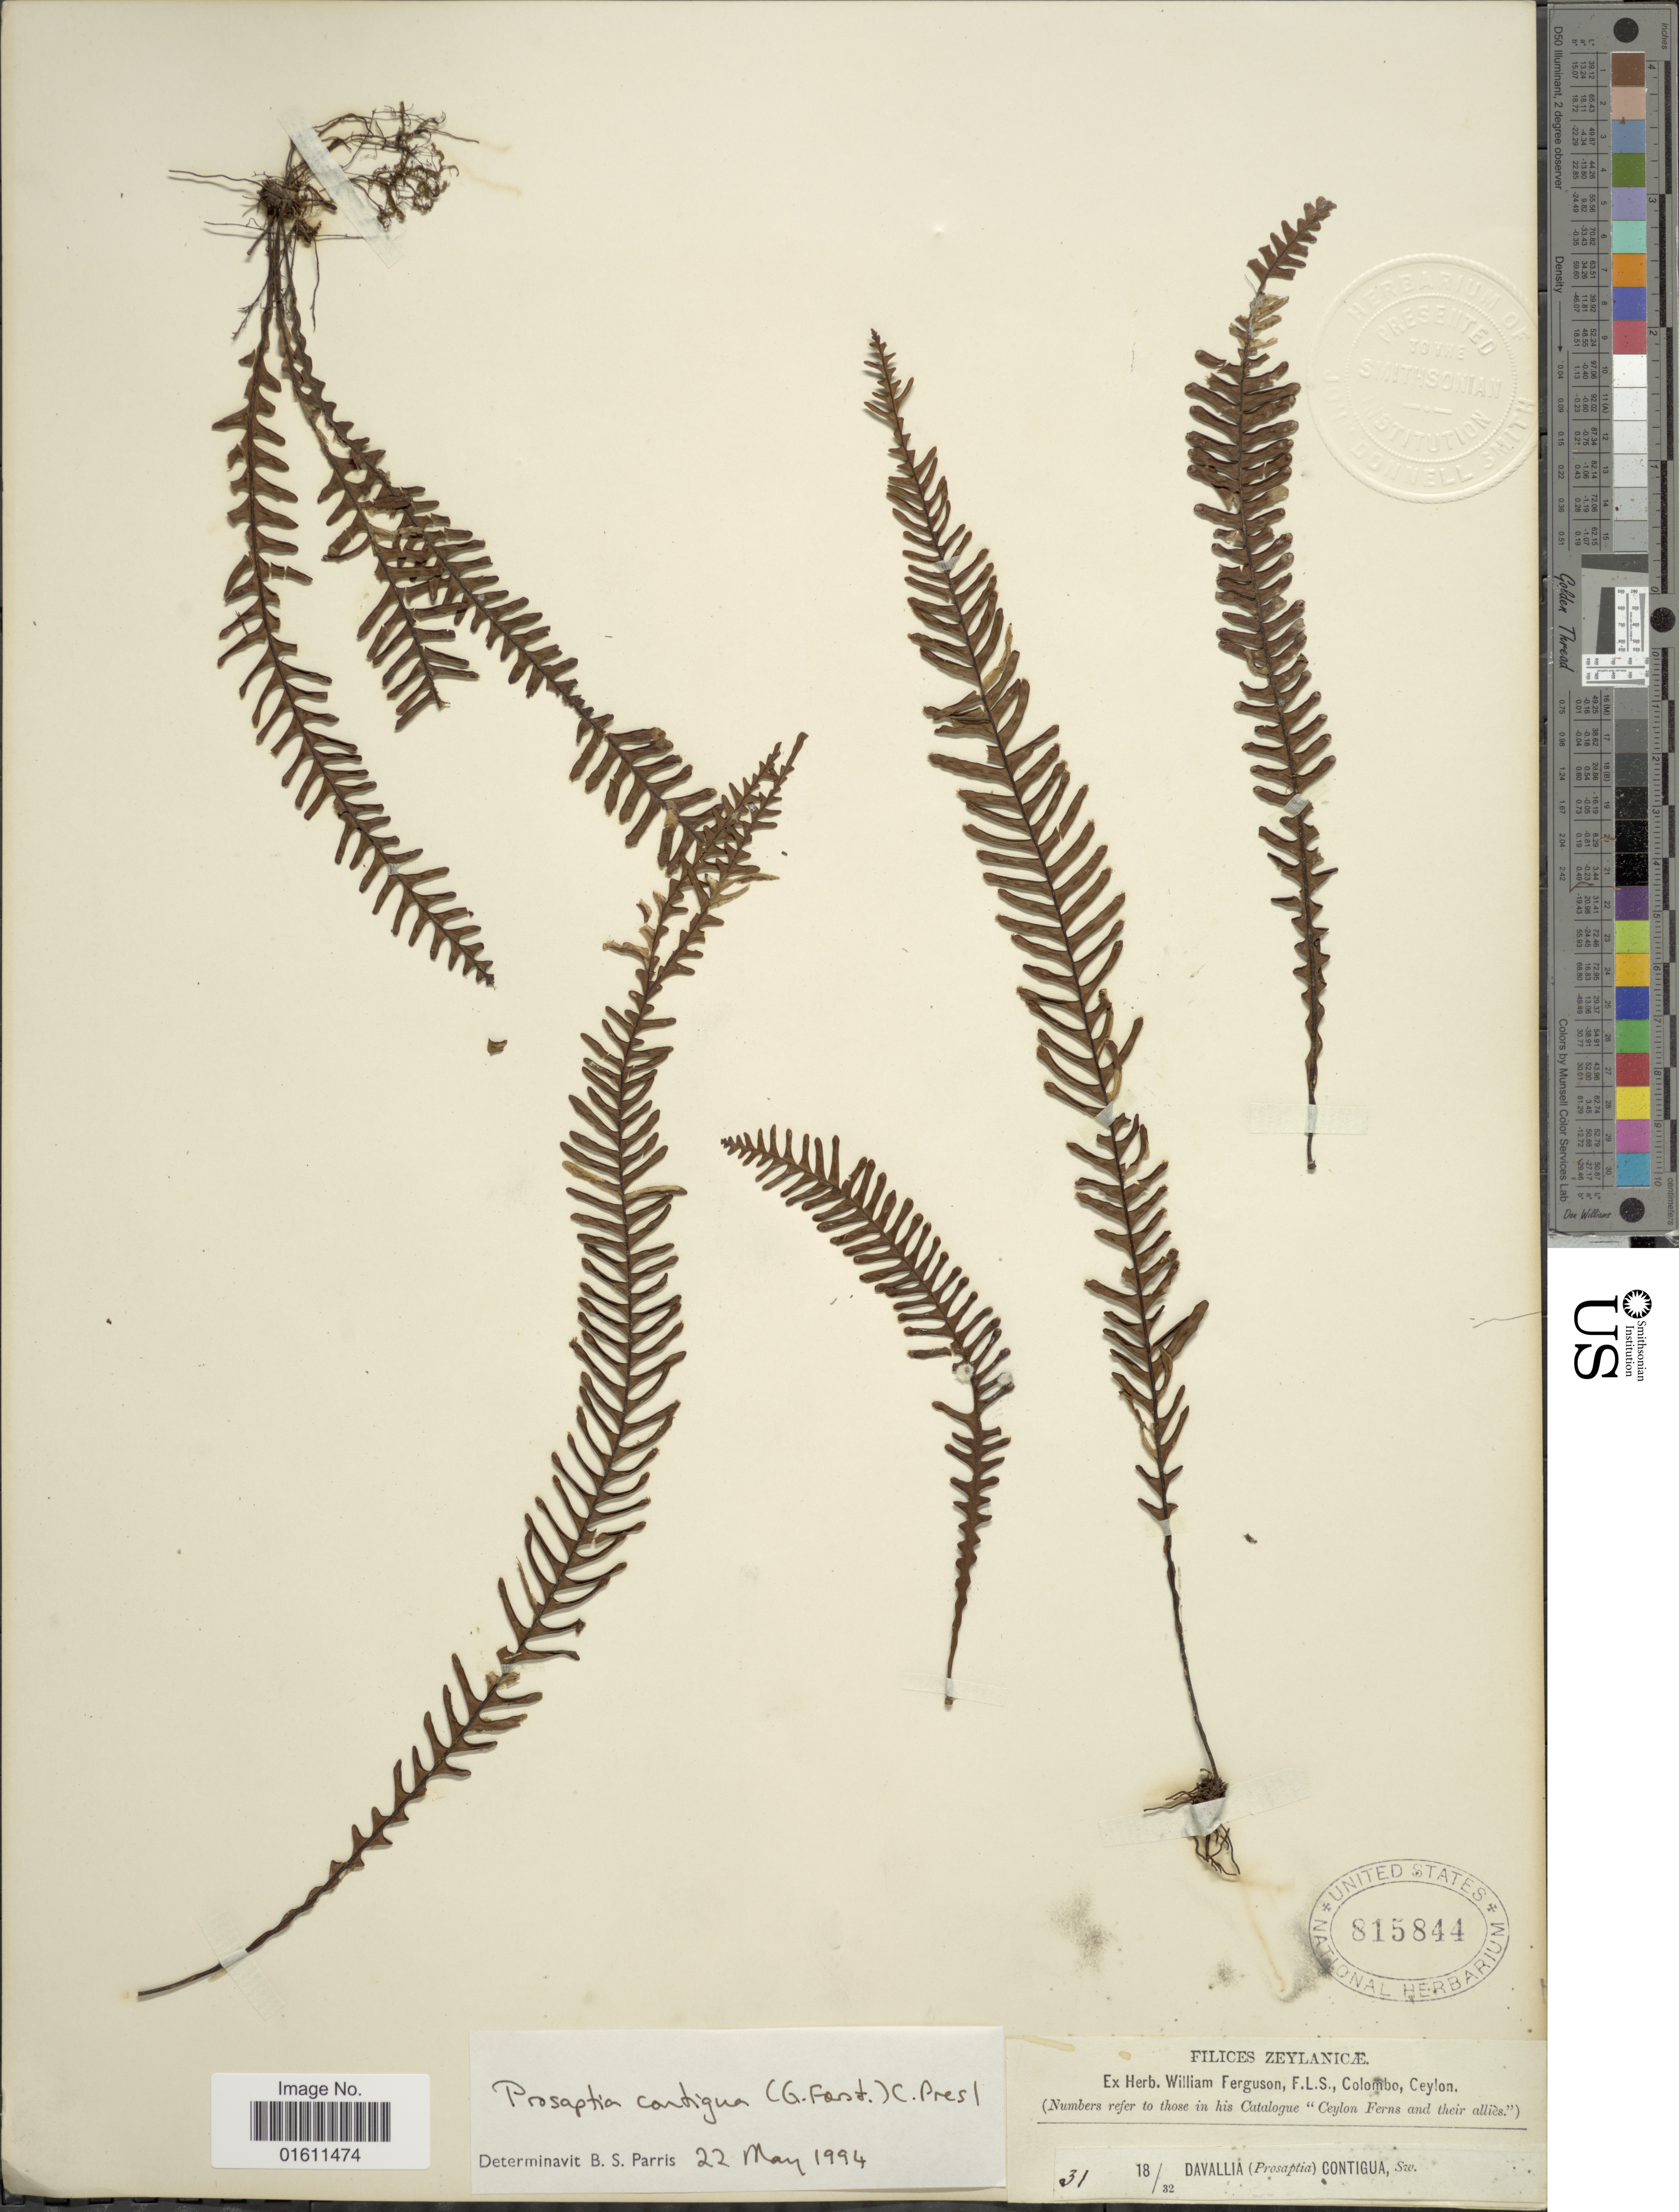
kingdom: Plantae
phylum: Tracheophyta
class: Polypodiopsida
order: Polypodiales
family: Polypodiaceae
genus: Prosaptia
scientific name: Prosaptia contigua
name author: (G. Forst.) Presl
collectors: ex herb. W. Ferguson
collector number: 31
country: Sri Lanka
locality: Filices Zeylanicæ, Ceylon.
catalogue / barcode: US 815844